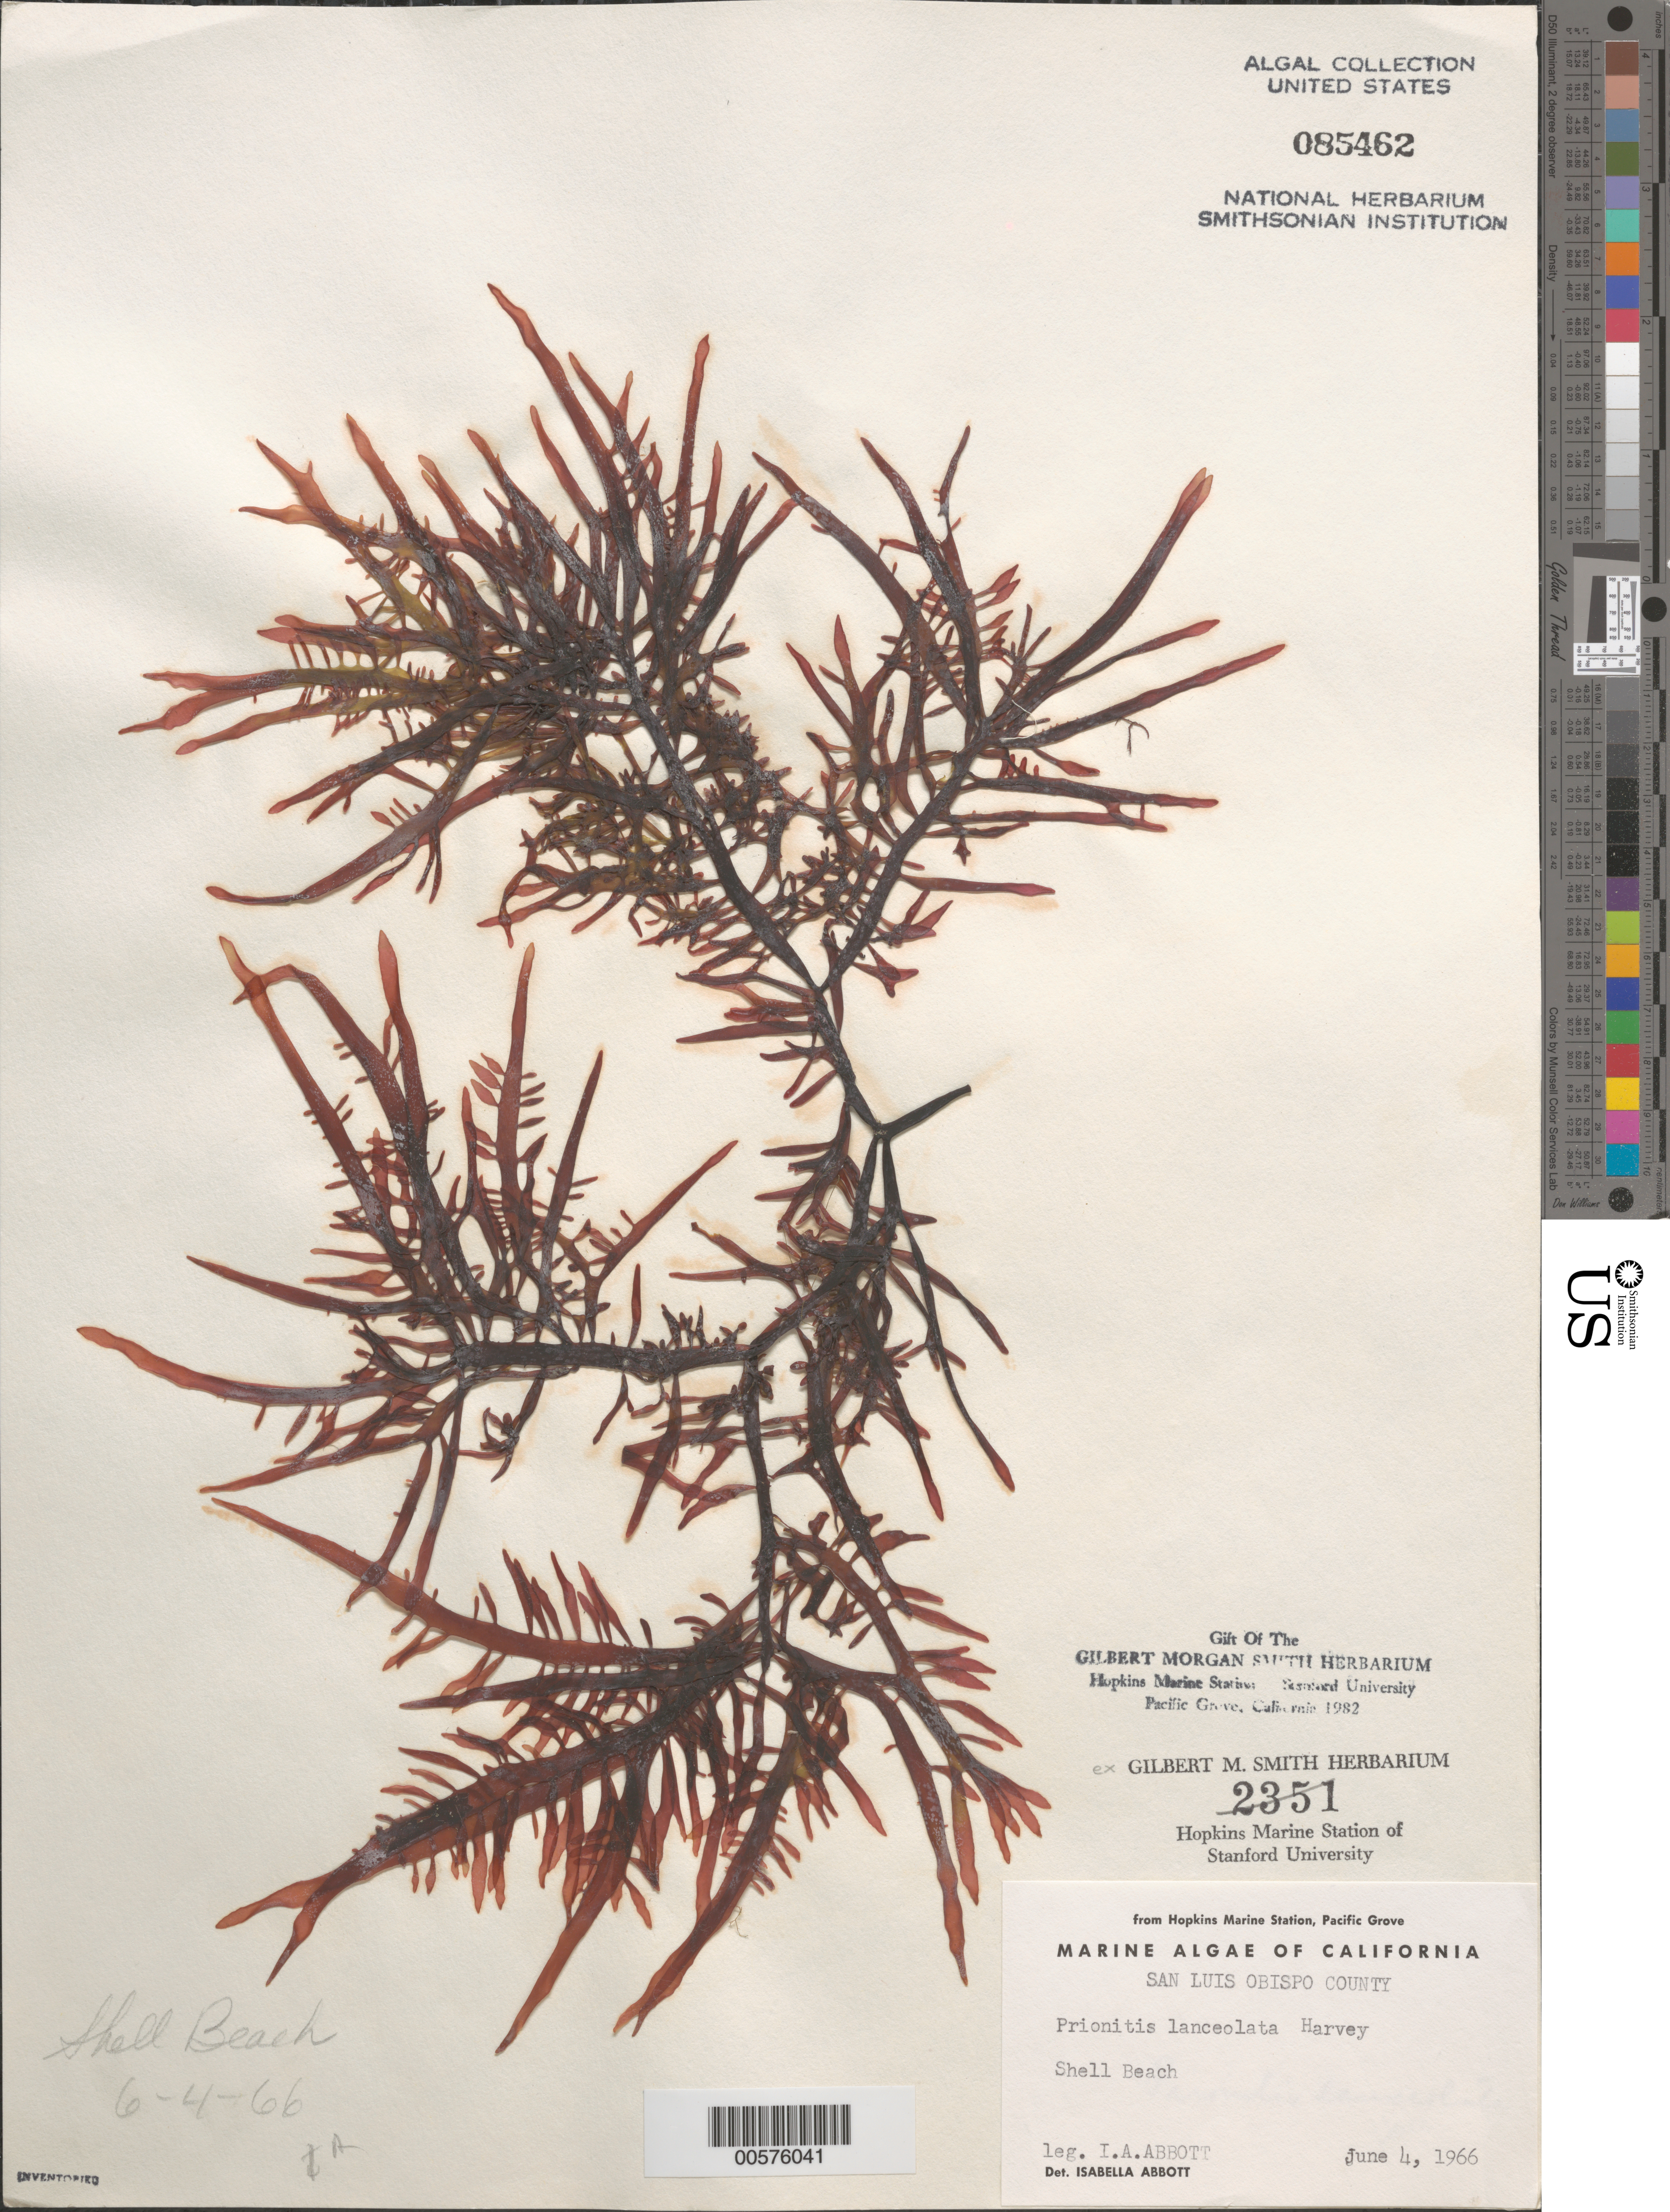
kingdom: Plantae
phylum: Rhodophyta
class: Florideophyceae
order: Cryptonemiales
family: Cryptonemiaceae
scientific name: Prionitis lanceolata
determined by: Abbott, Isabella A.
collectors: I. A. Abbott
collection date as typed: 04 Jun 1966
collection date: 1966-06-04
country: United States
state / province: California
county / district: San Luis Obispo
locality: Shell Beach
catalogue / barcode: US 85462